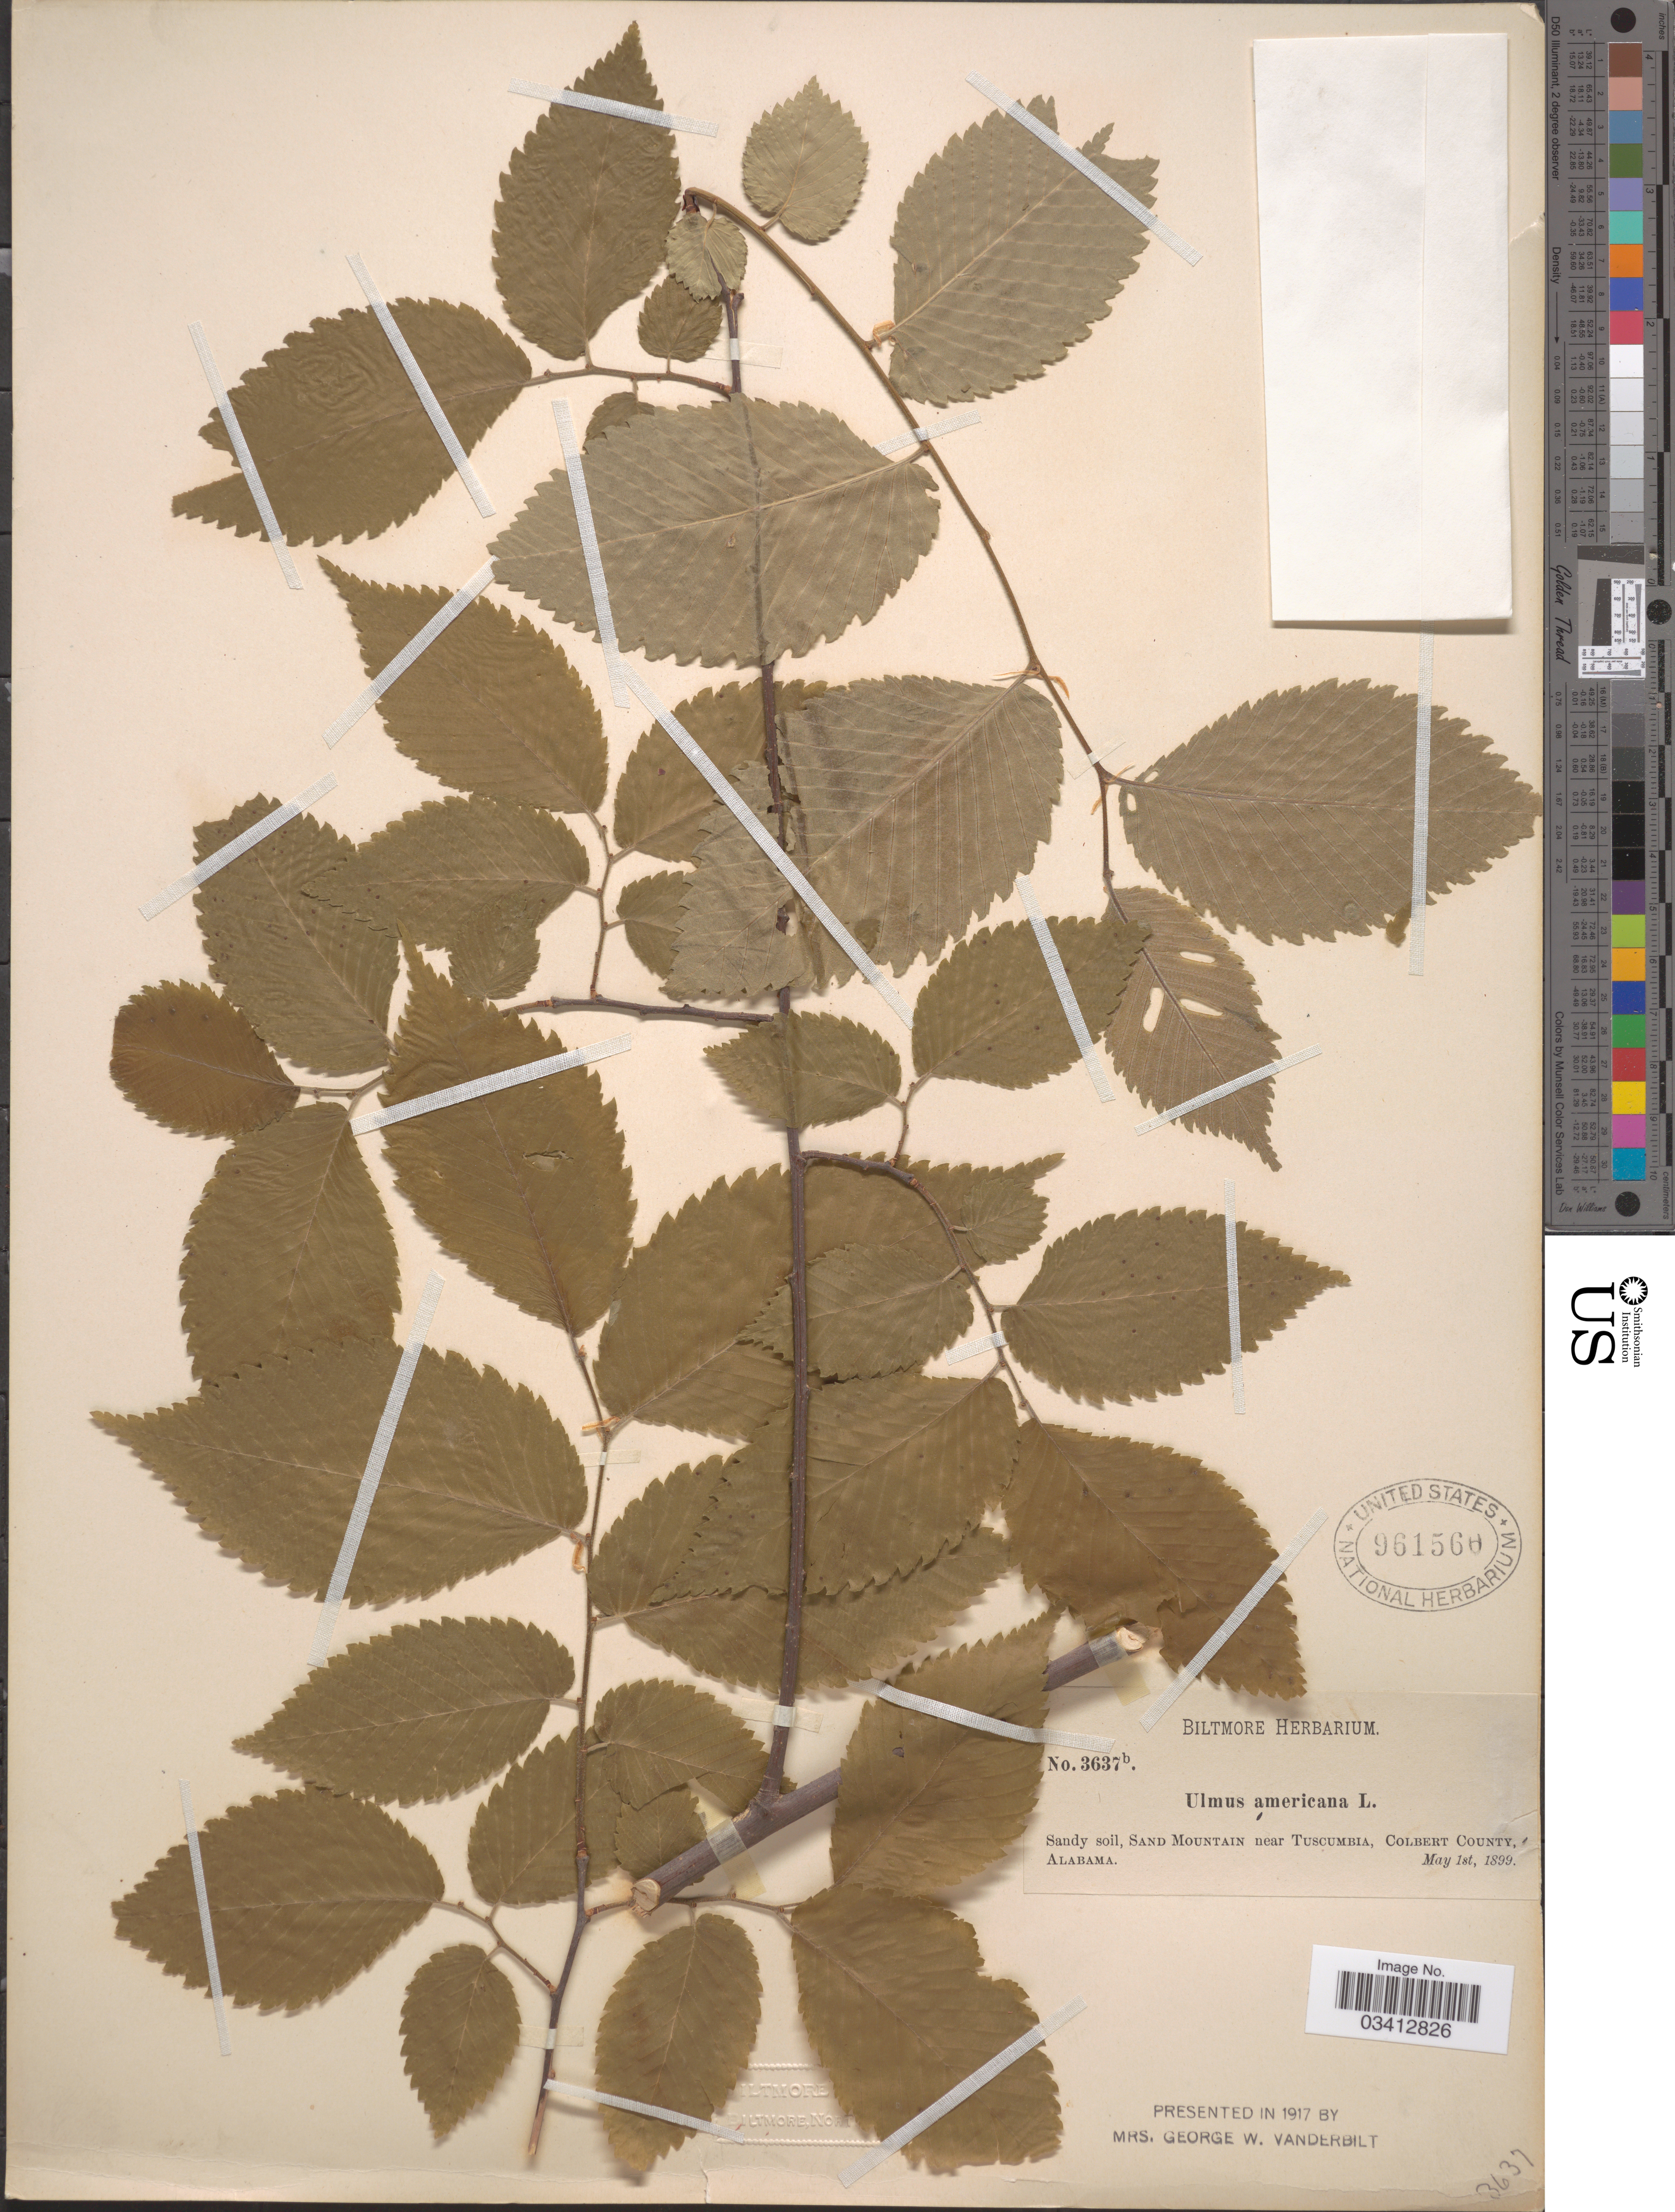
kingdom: Plantae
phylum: Tracheophyta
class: Magnoliopsida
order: Rosales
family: Ulmaceae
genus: Ulmus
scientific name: Ulmus americana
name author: L.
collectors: ex herb. Biltmore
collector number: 3637b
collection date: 1899-05-01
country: United States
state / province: Alabama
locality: Sand Mountain near Tuscumbia, Colbert County.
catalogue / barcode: US 961560